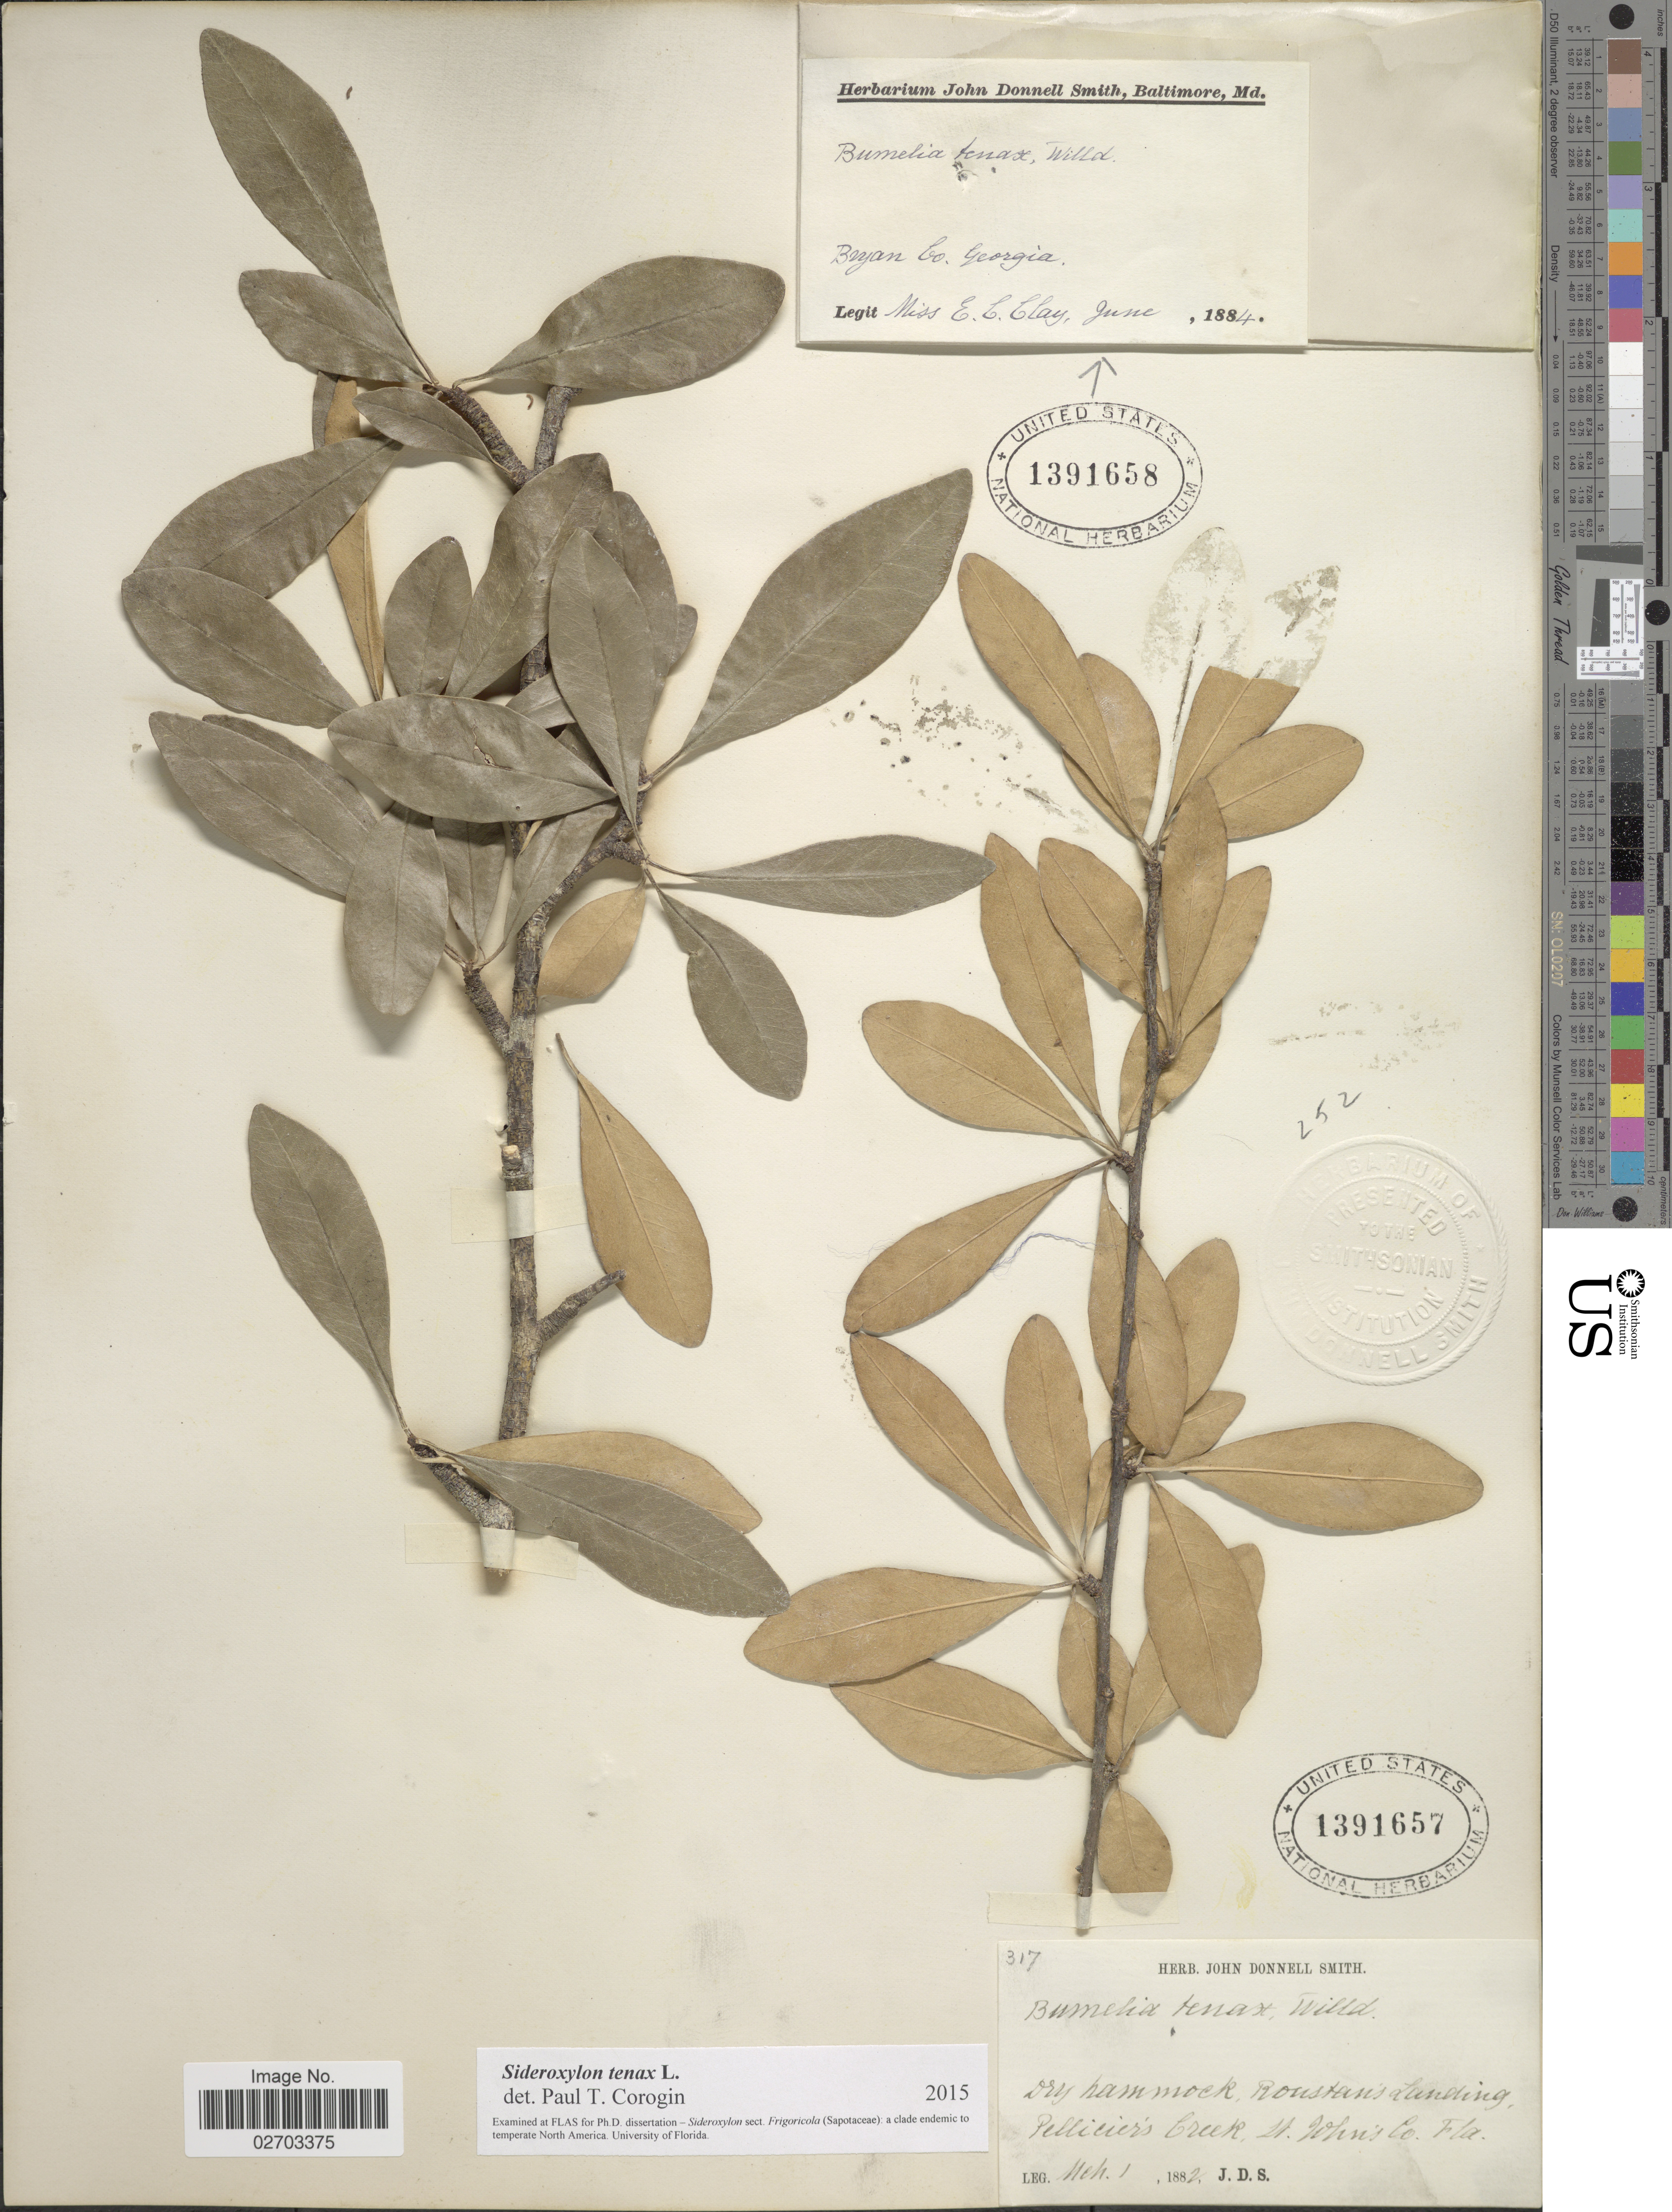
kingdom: Plantae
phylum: Tracheophyta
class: Magnoliopsida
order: Ericales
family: Sapotaceae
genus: Sideroxylon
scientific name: Sideroxylon tenax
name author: L.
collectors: J. Donnell Smith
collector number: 317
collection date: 1882-03-01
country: United States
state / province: Florida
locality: Roustan's Landing, Pellicier's Creek, St. John's Co.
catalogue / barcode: US 1391657